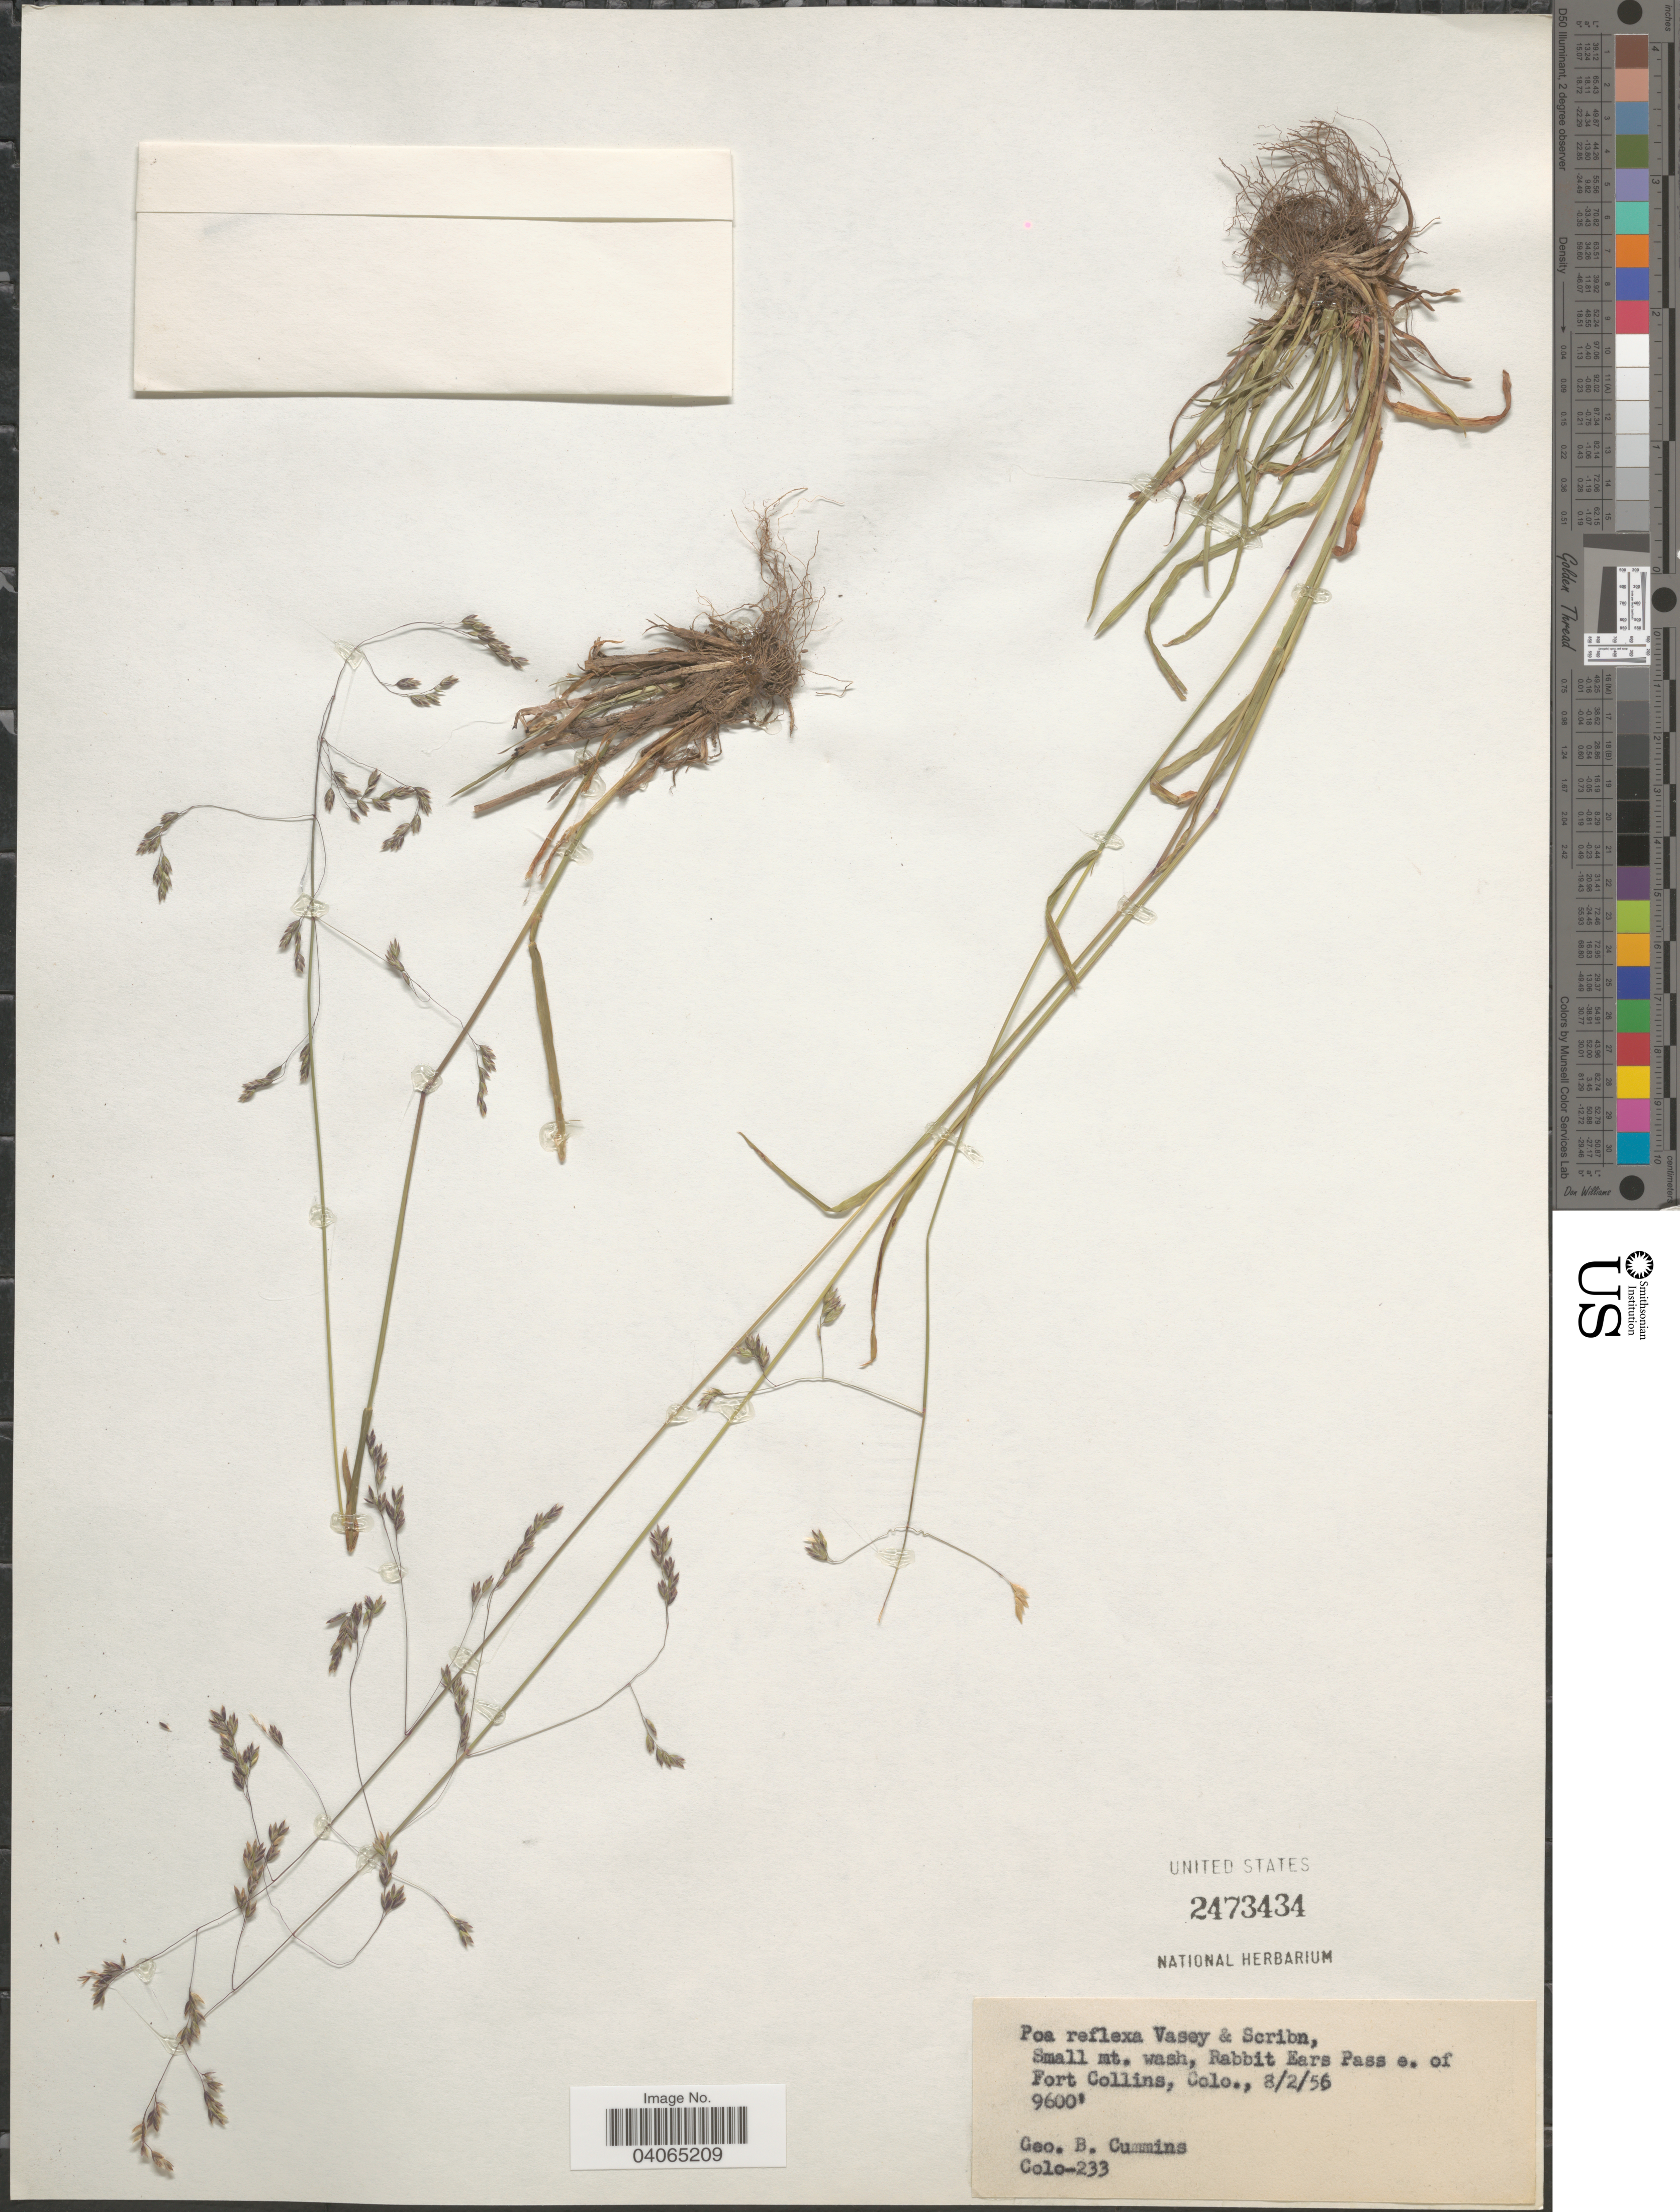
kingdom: Plantae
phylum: Tracheophyta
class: Liliopsida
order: Poales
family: Poaceae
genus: Poa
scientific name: Poa reflexa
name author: Vasey & Scribn.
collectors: G. Cummins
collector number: Colo-233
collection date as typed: Transcribed d/m/y: 2/8/56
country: United States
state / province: Colorado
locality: Small mt. wash, Rabbit Ears Pass e. of Fort Collins.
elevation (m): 2926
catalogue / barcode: US 2473434